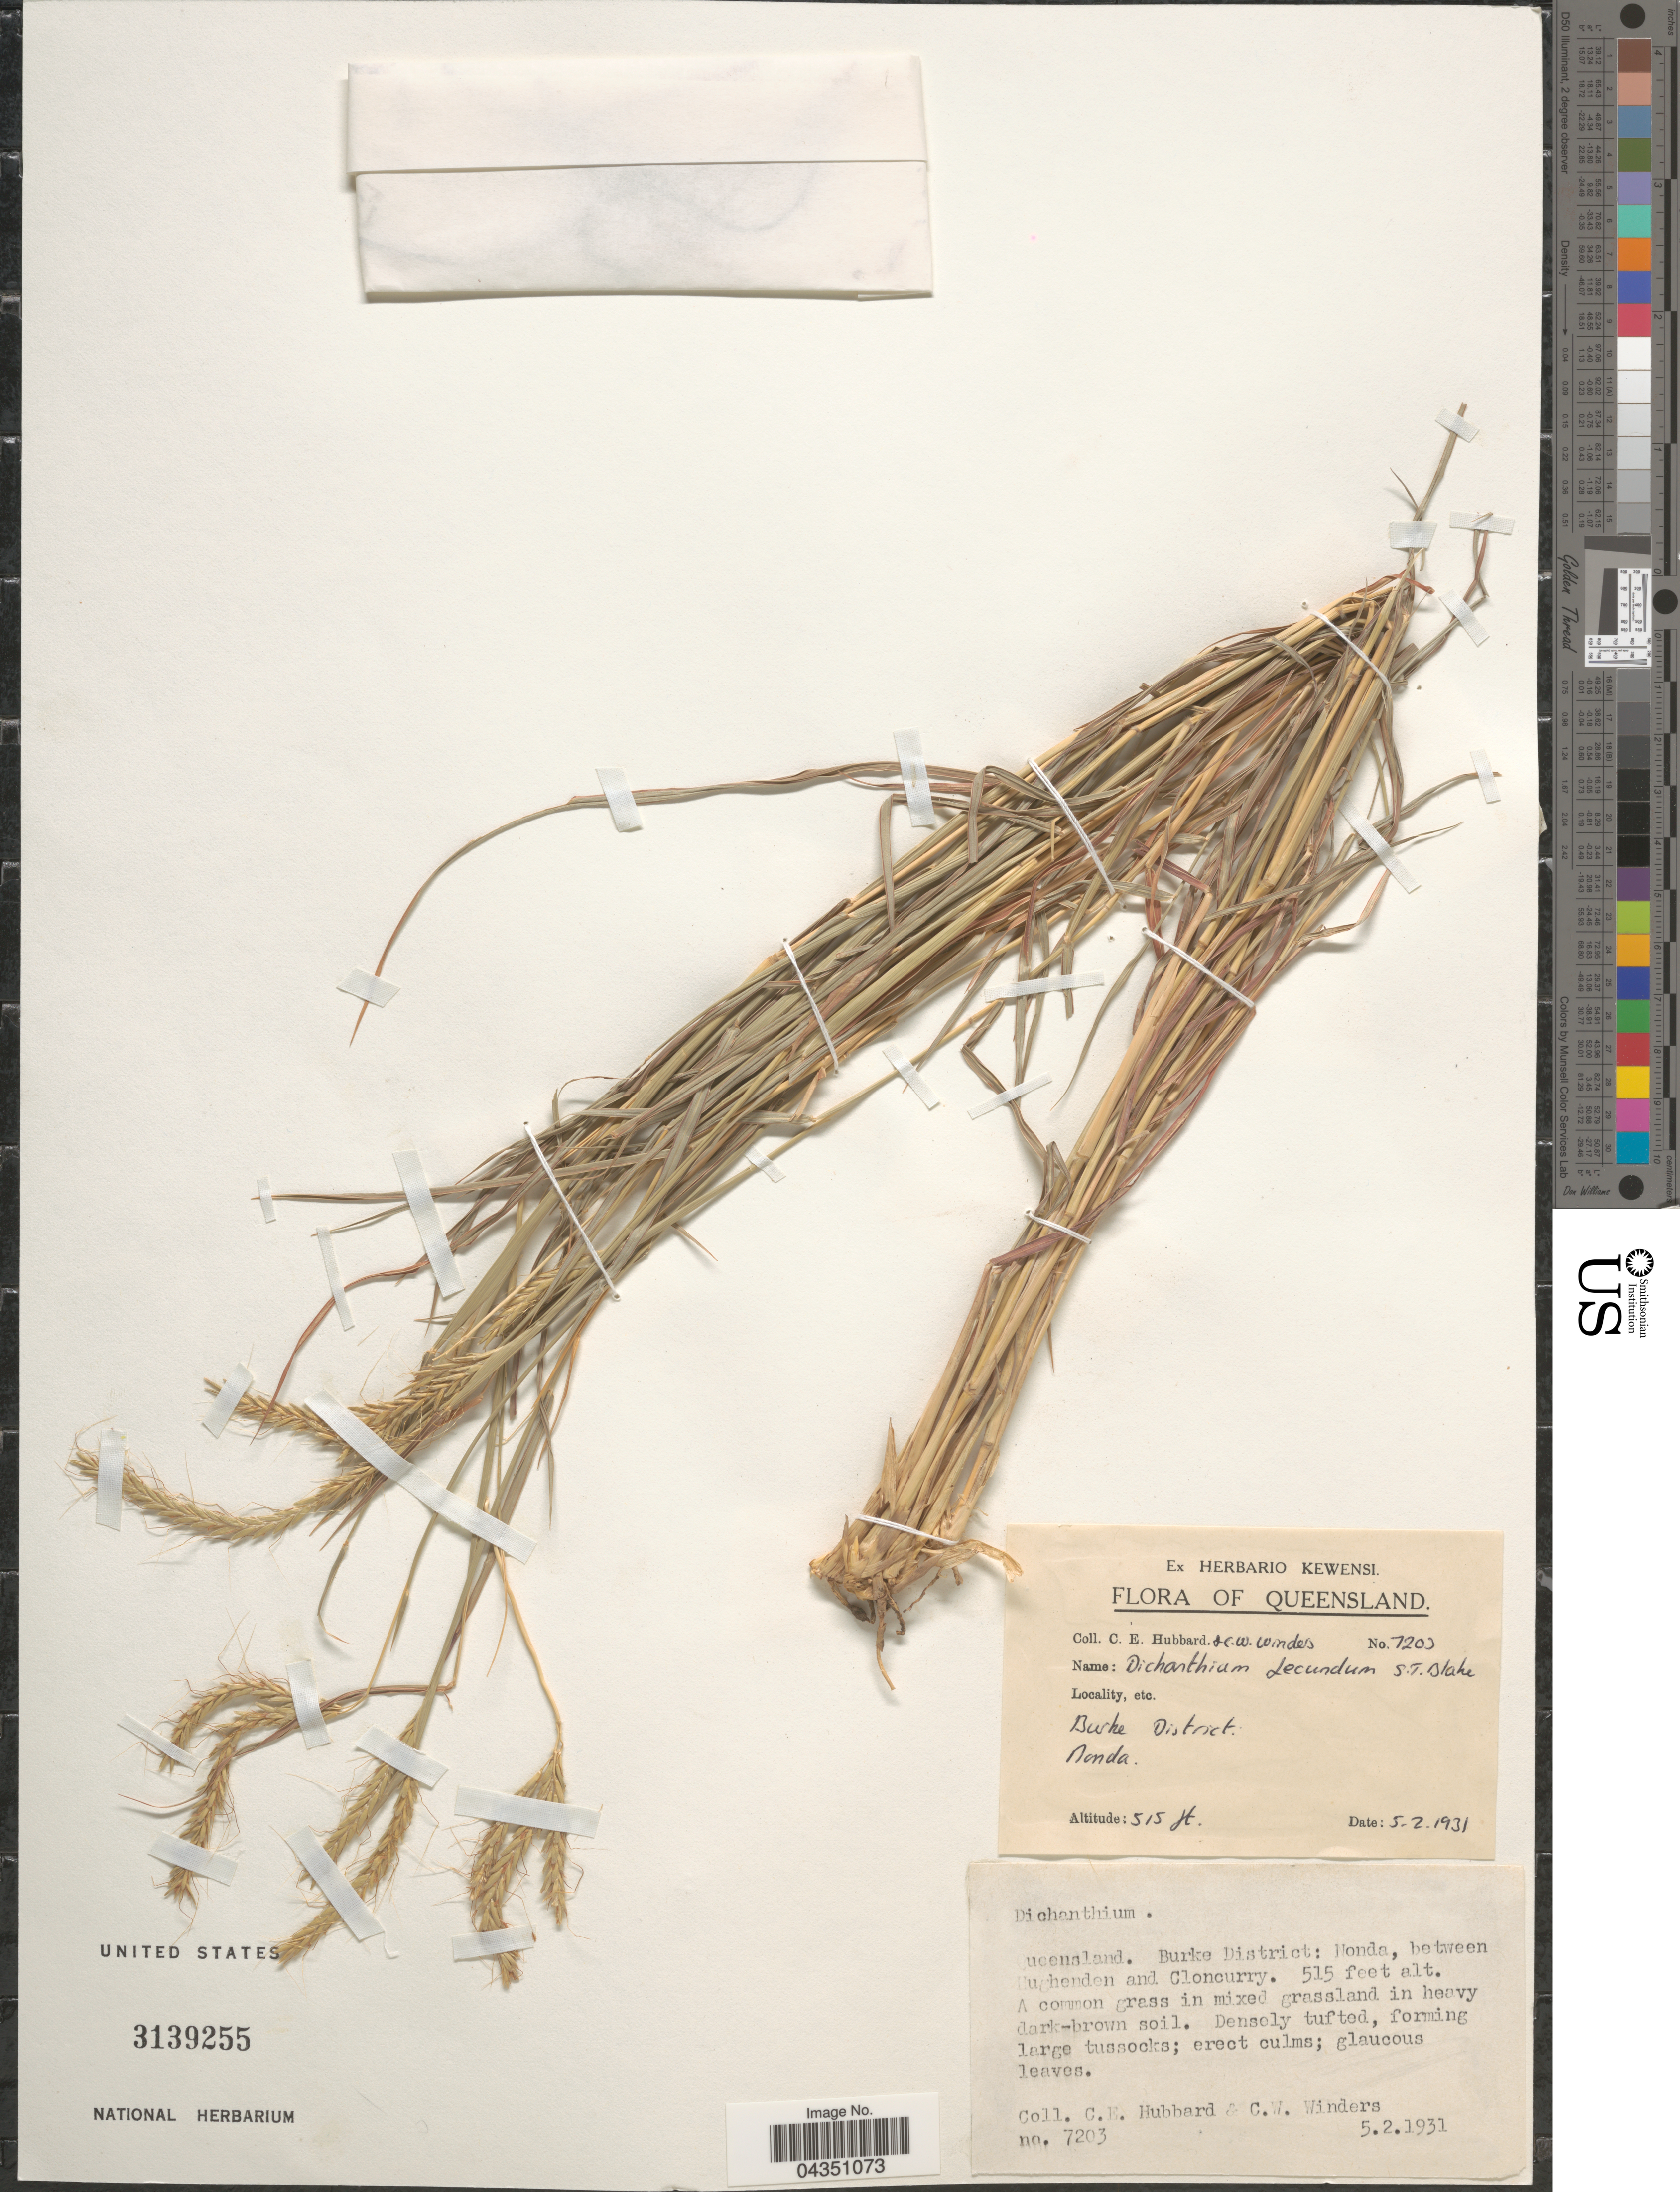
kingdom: Plantae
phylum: Tracheophyta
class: Liliopsida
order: Poales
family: Poaceae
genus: Dichanthium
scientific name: Dichanthium fecundum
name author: S.T. Blake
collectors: C. E. Hubbard & C. Winders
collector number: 7203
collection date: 1931-02-05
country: Australia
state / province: Queensland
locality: Burke District. Nonda. Nonda, between Hughenden and Cloncurry.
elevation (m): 157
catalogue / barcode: US 3139255